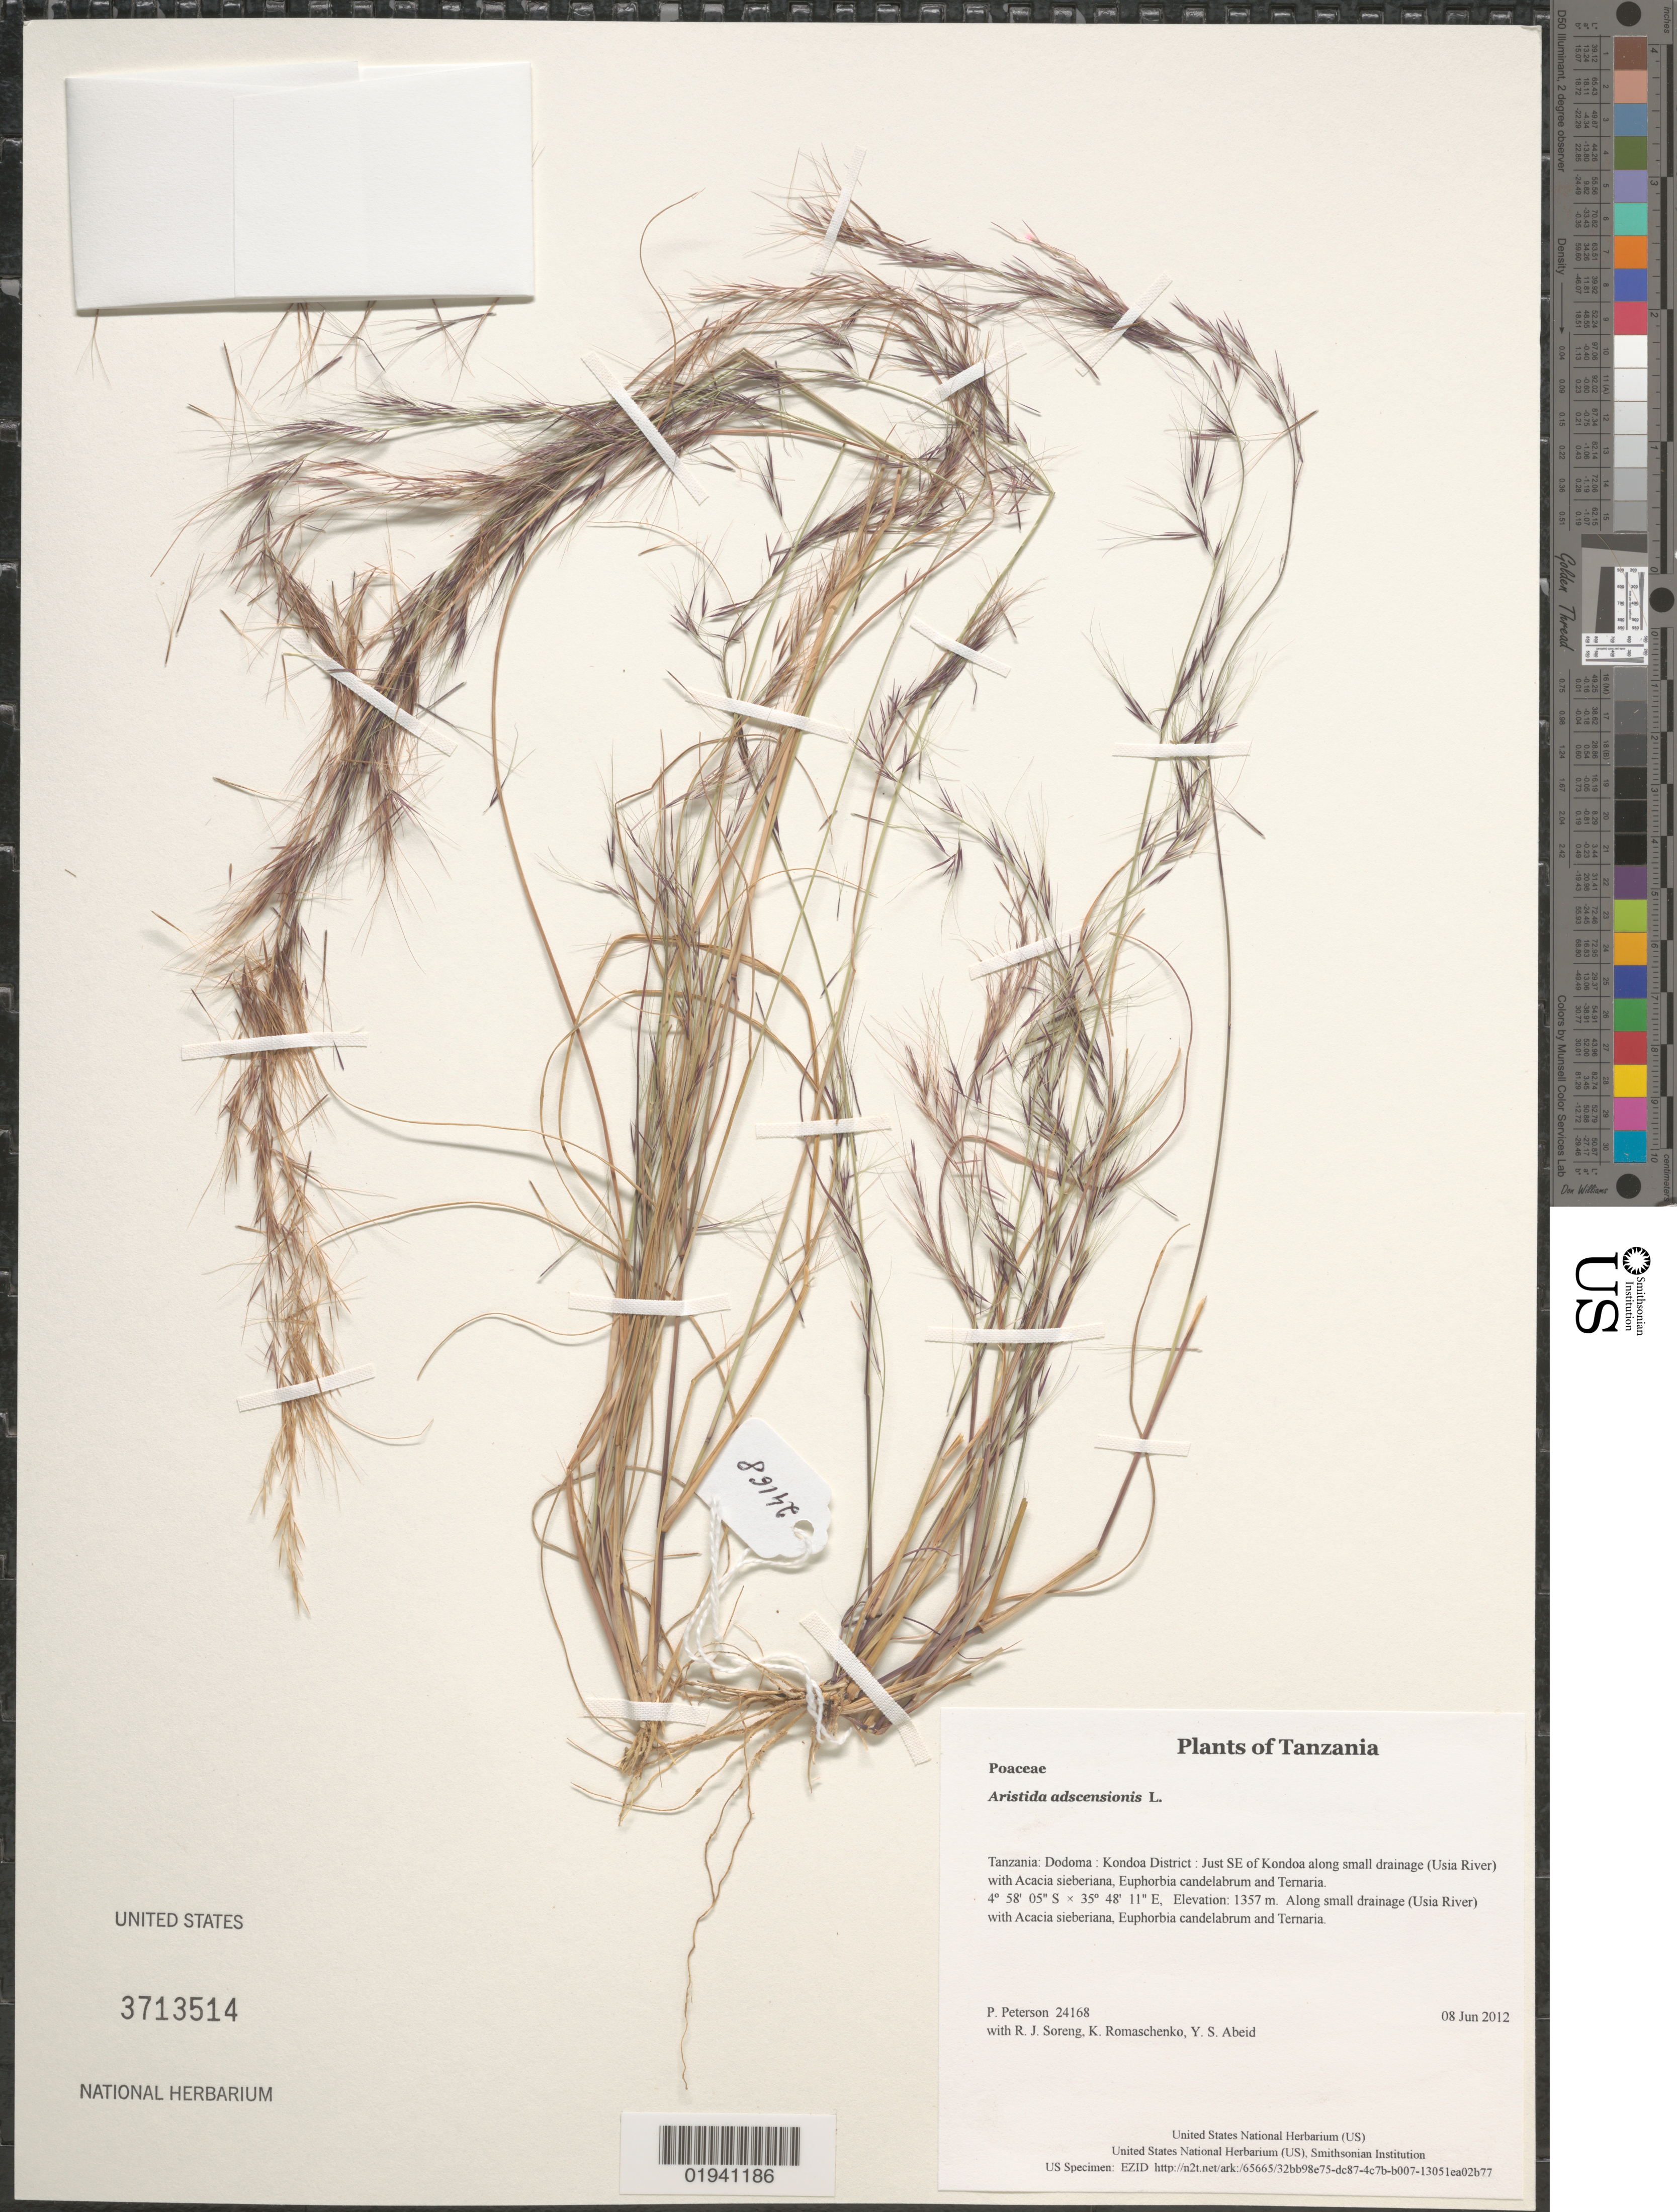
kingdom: Plantae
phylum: Tracheophyta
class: Liliopsida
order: Poales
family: Poaceae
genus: Aristida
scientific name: Aristida adscensionis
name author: L.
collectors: P. M. Peterson, R. J. Soreng, K. Romaschenko & Y. Abeid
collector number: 24168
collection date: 2012-06-08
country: Tanzania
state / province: Dodoma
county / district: Kondoa District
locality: Just SE of Kondoa along small drainage (Usia River) with Acacia sieberiana, Euphorbia candelabrum and Ternaria.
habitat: Along small drainage (Usia River) with Acacia sieberiana, Euphorbia candelabrum and Ternaria.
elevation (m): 1357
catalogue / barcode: US 3713514